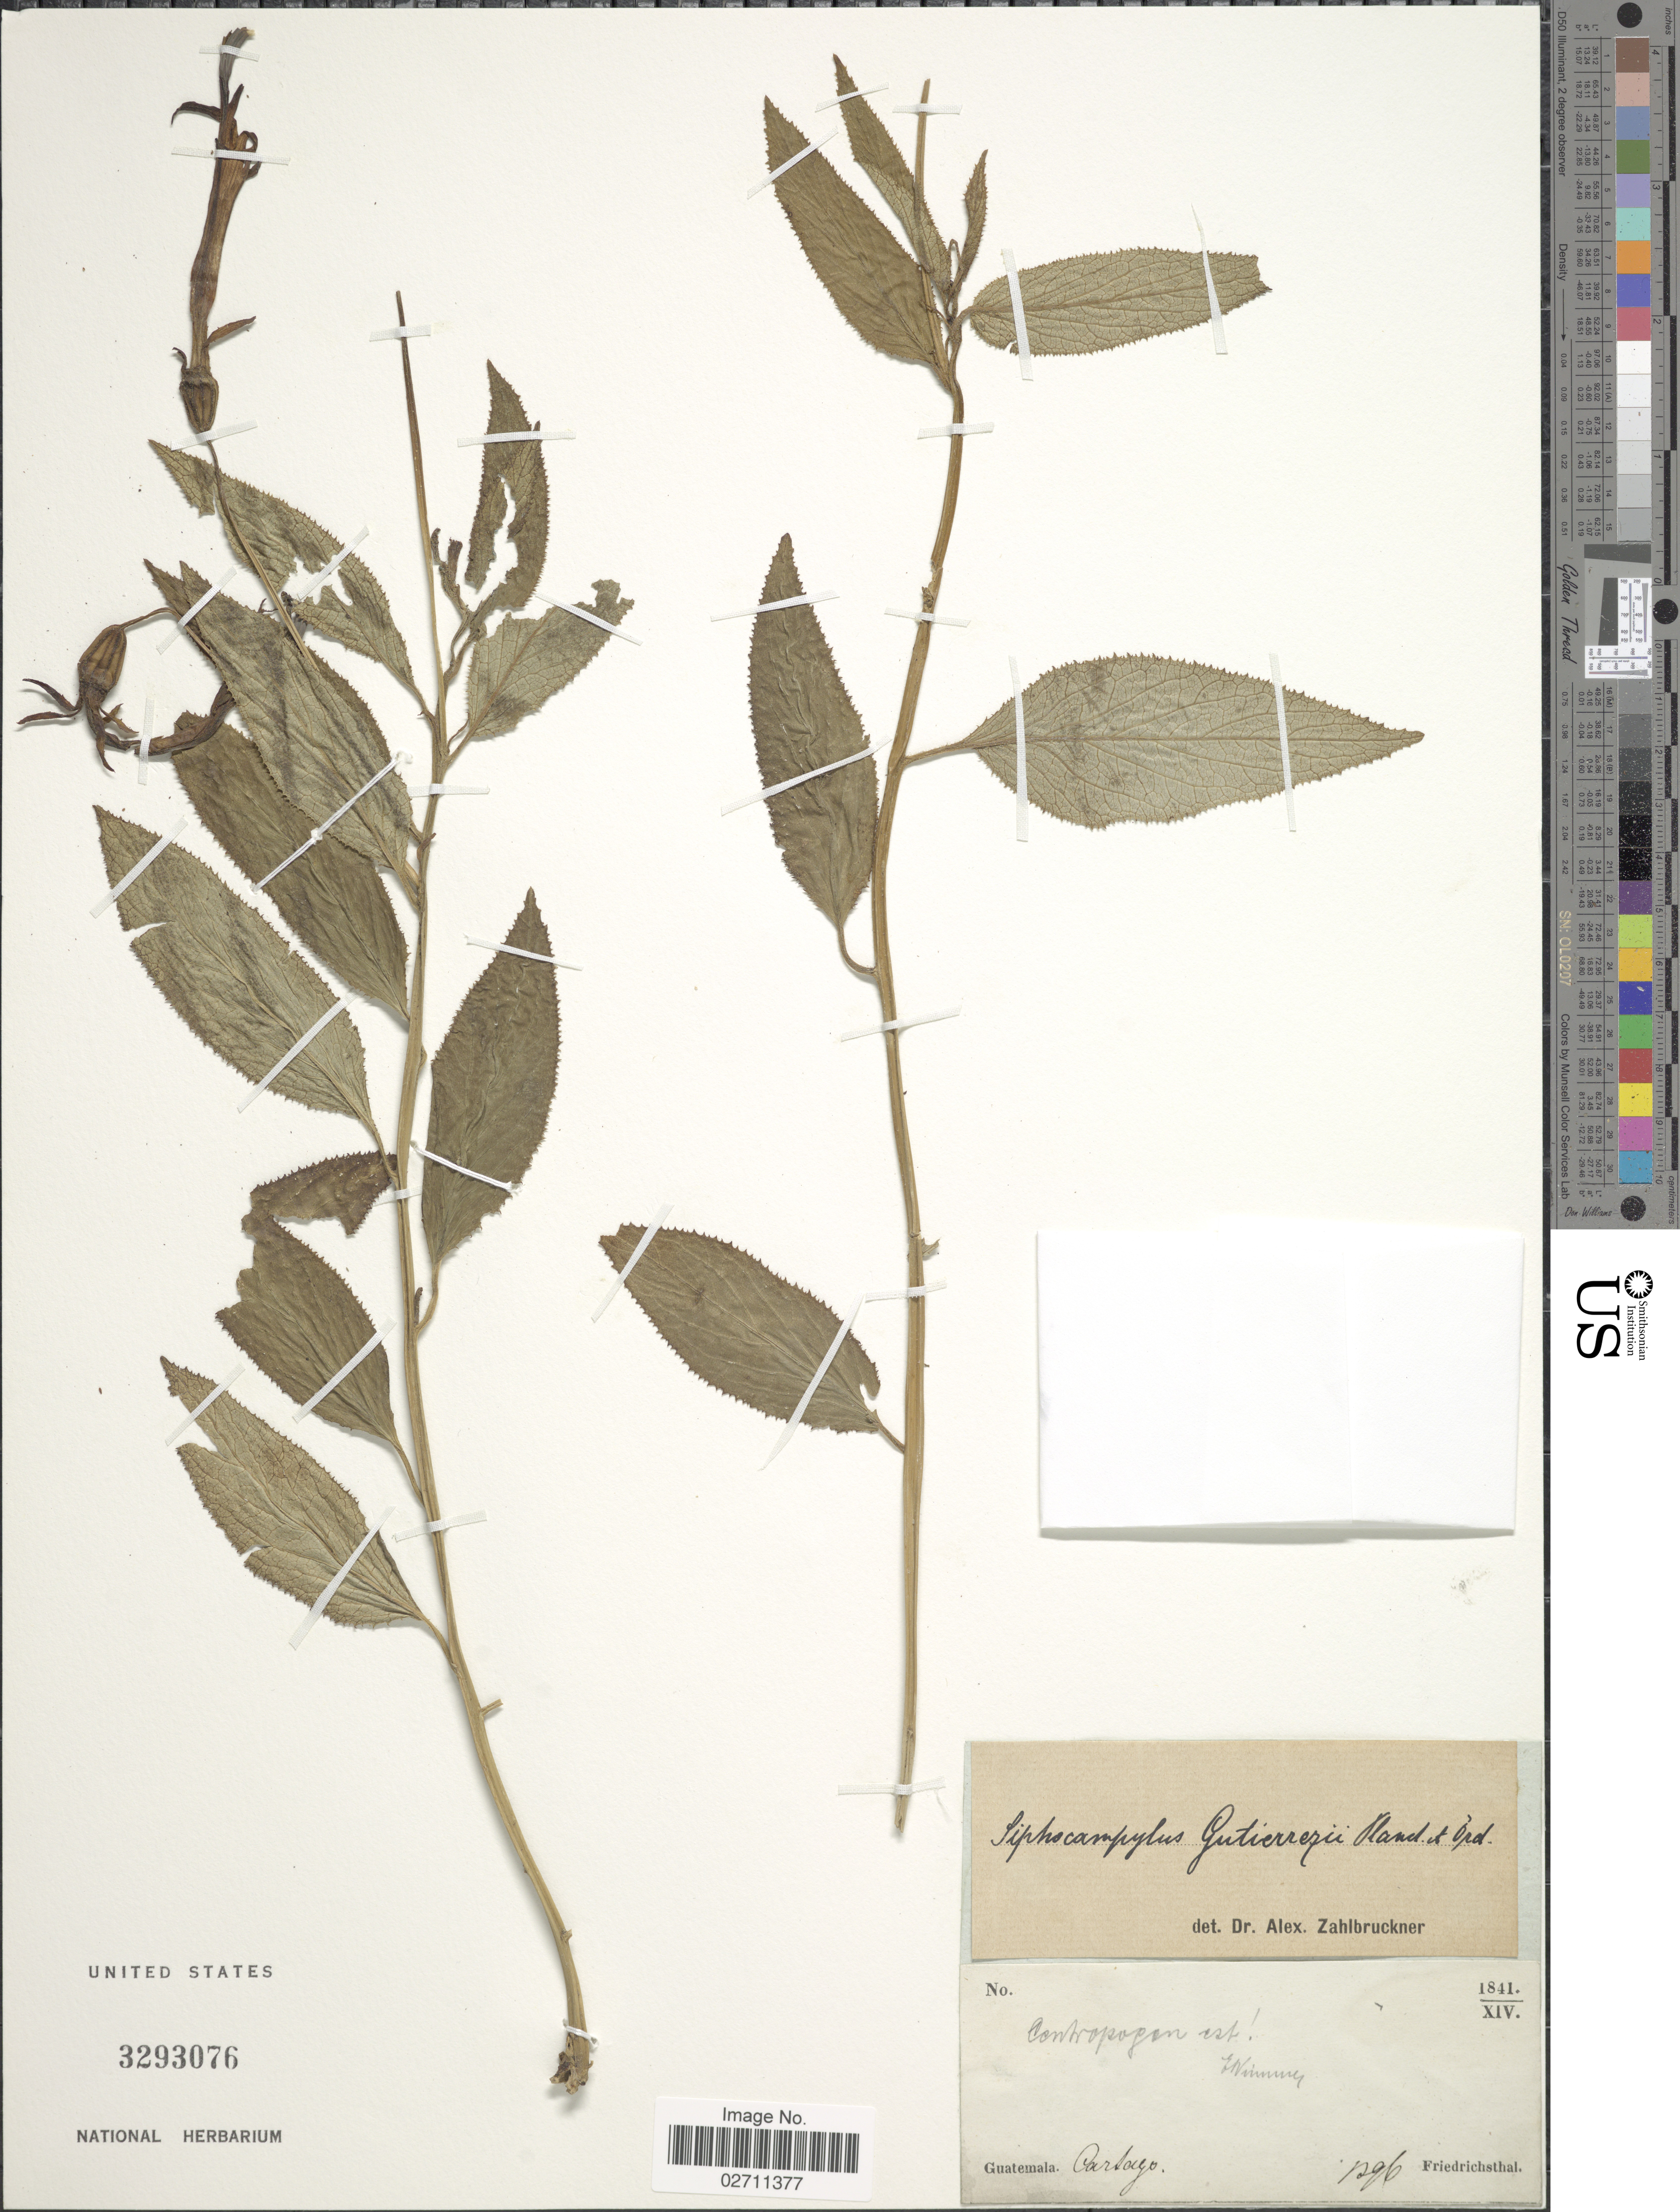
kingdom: Plantae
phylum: Tracheophyta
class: Magnoliopsida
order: Asterales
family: Campanulaceae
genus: Centropogon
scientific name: Centropogon gutierrezii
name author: (Planch. & Oerst.) E. Wimm.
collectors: Friedrichsthal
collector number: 1296*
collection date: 1841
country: Guatemala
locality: Cartago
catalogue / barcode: US 3293076